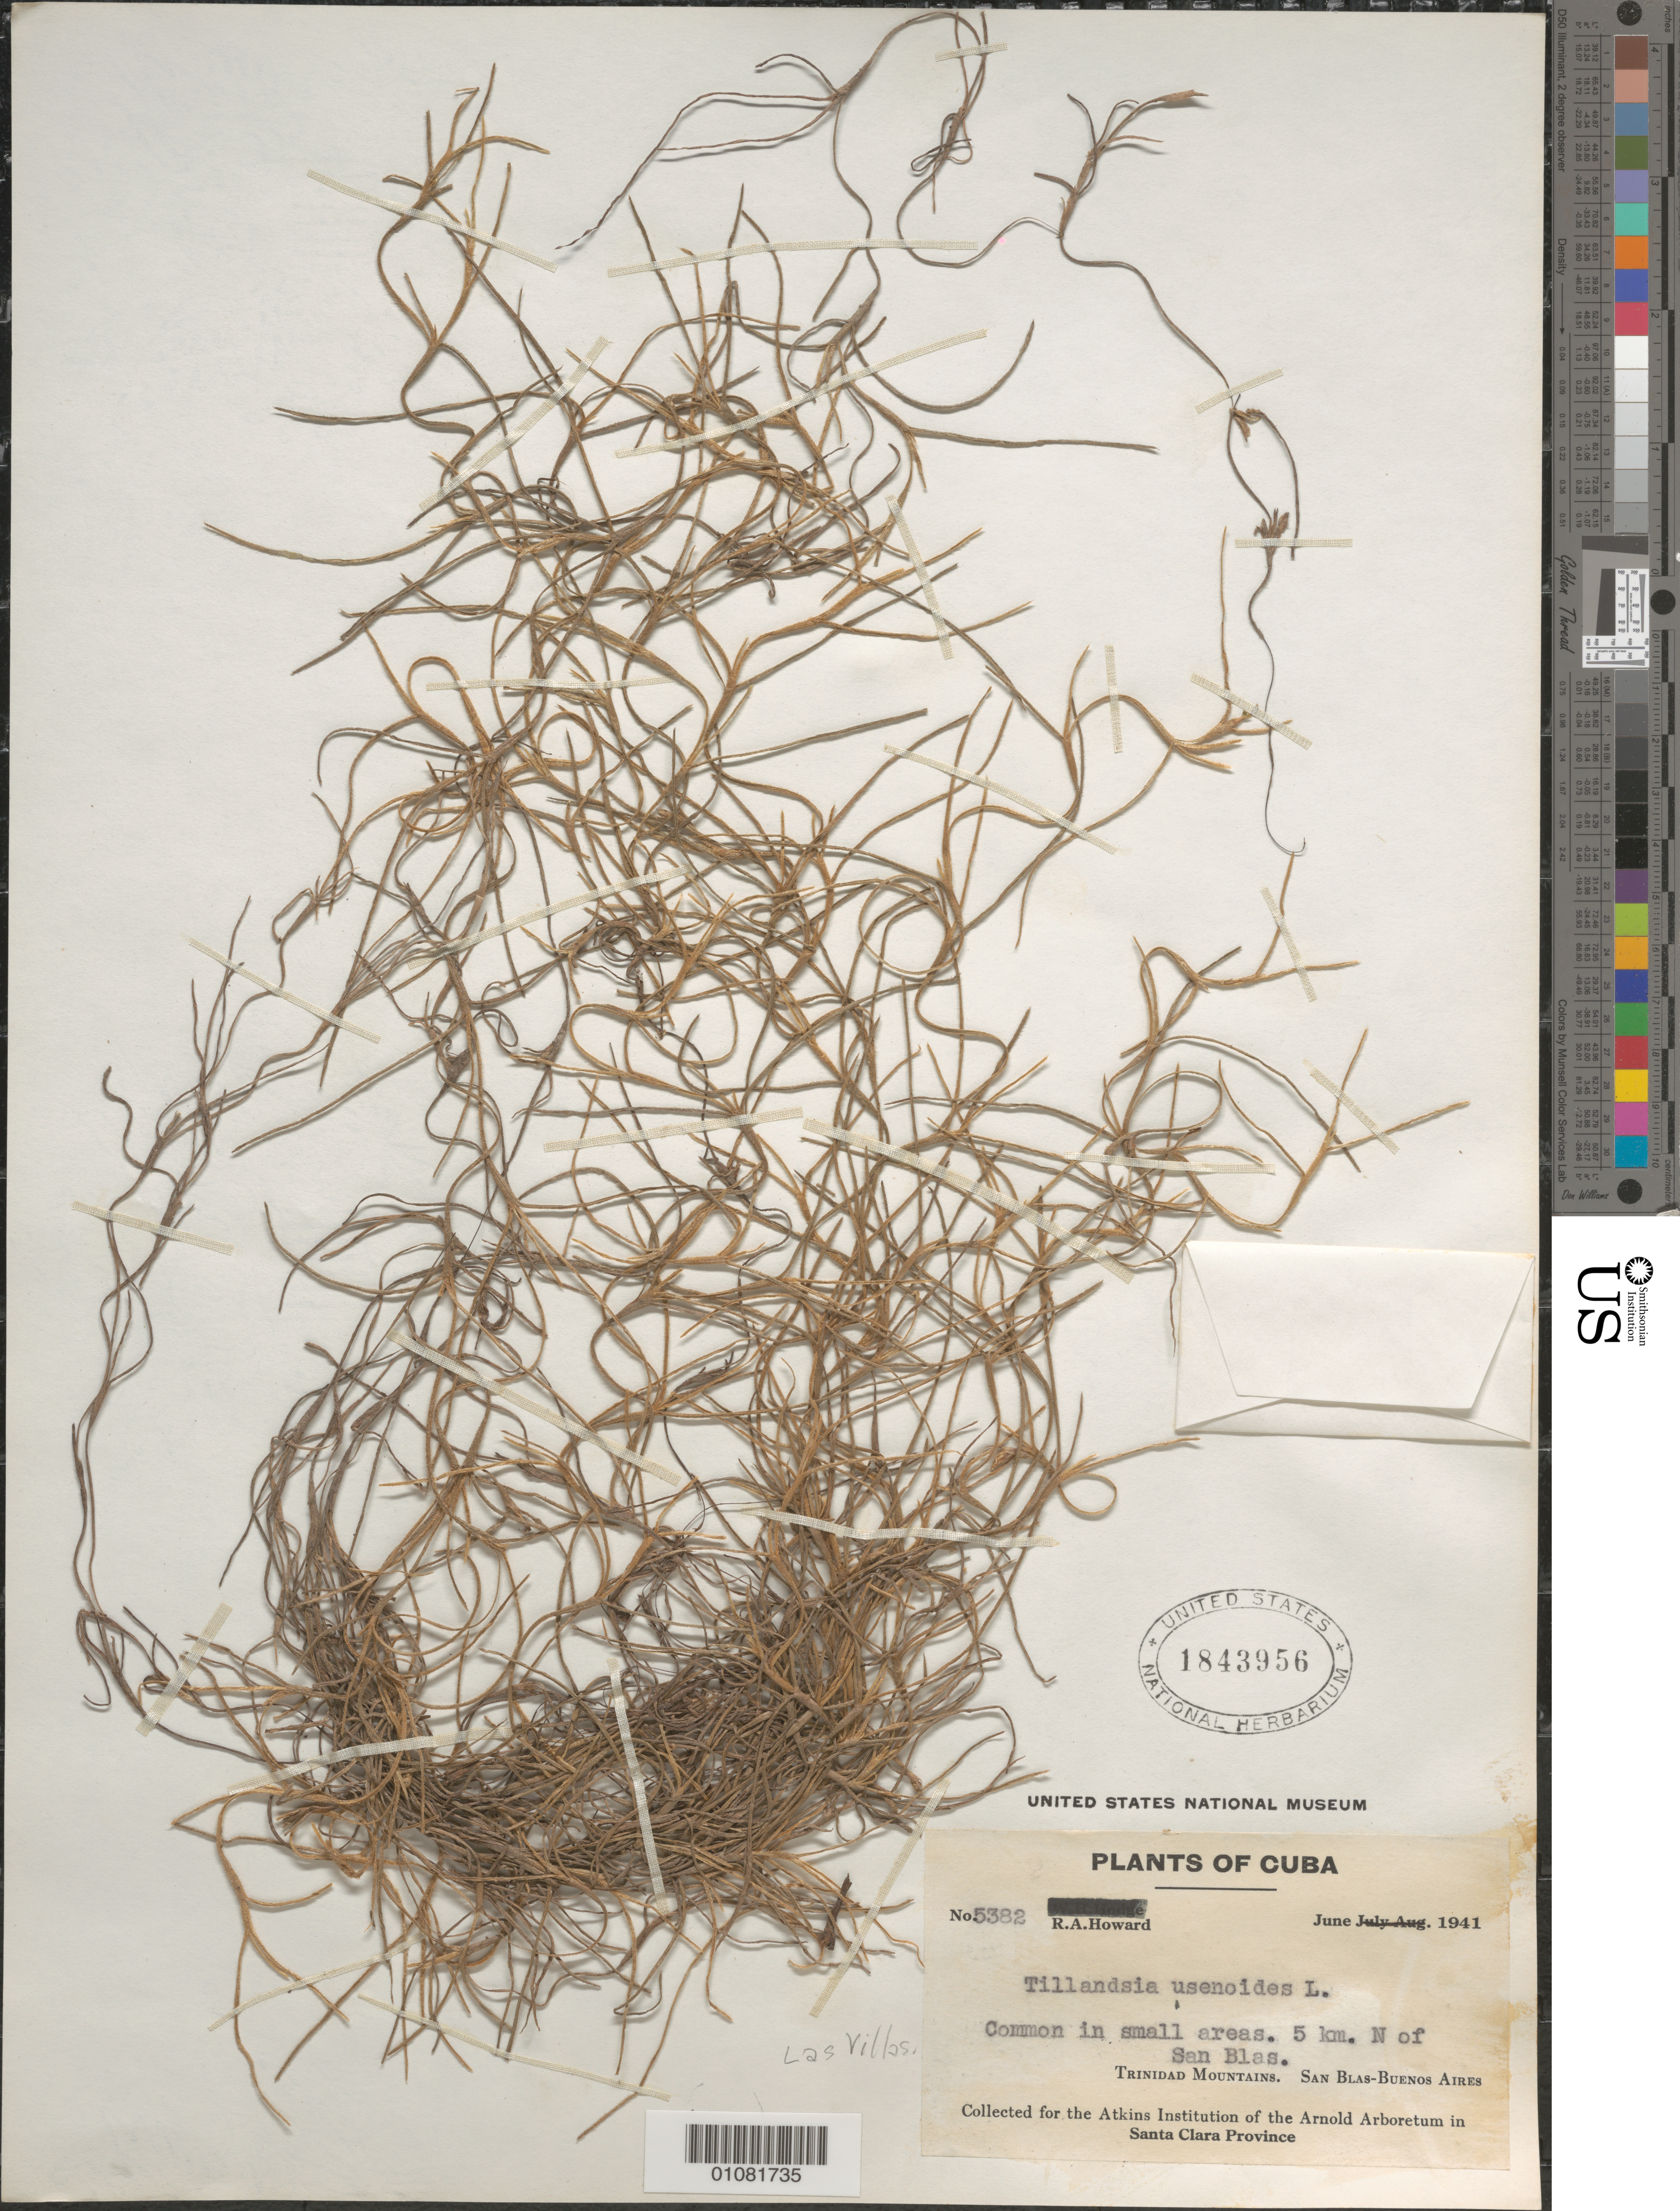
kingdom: Plantae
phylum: Tracheophyta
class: Liliopsida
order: Poales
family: Bromeliaceae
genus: Tillandsia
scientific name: Tillandsia usneoides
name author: (L.) L.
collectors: R. A. Howard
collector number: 5382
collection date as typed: Jun 1941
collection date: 1941-06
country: Cuba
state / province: Villa Clara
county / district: Santa Clara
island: Cuba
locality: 5 km N of San Blas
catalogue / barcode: US 1843956